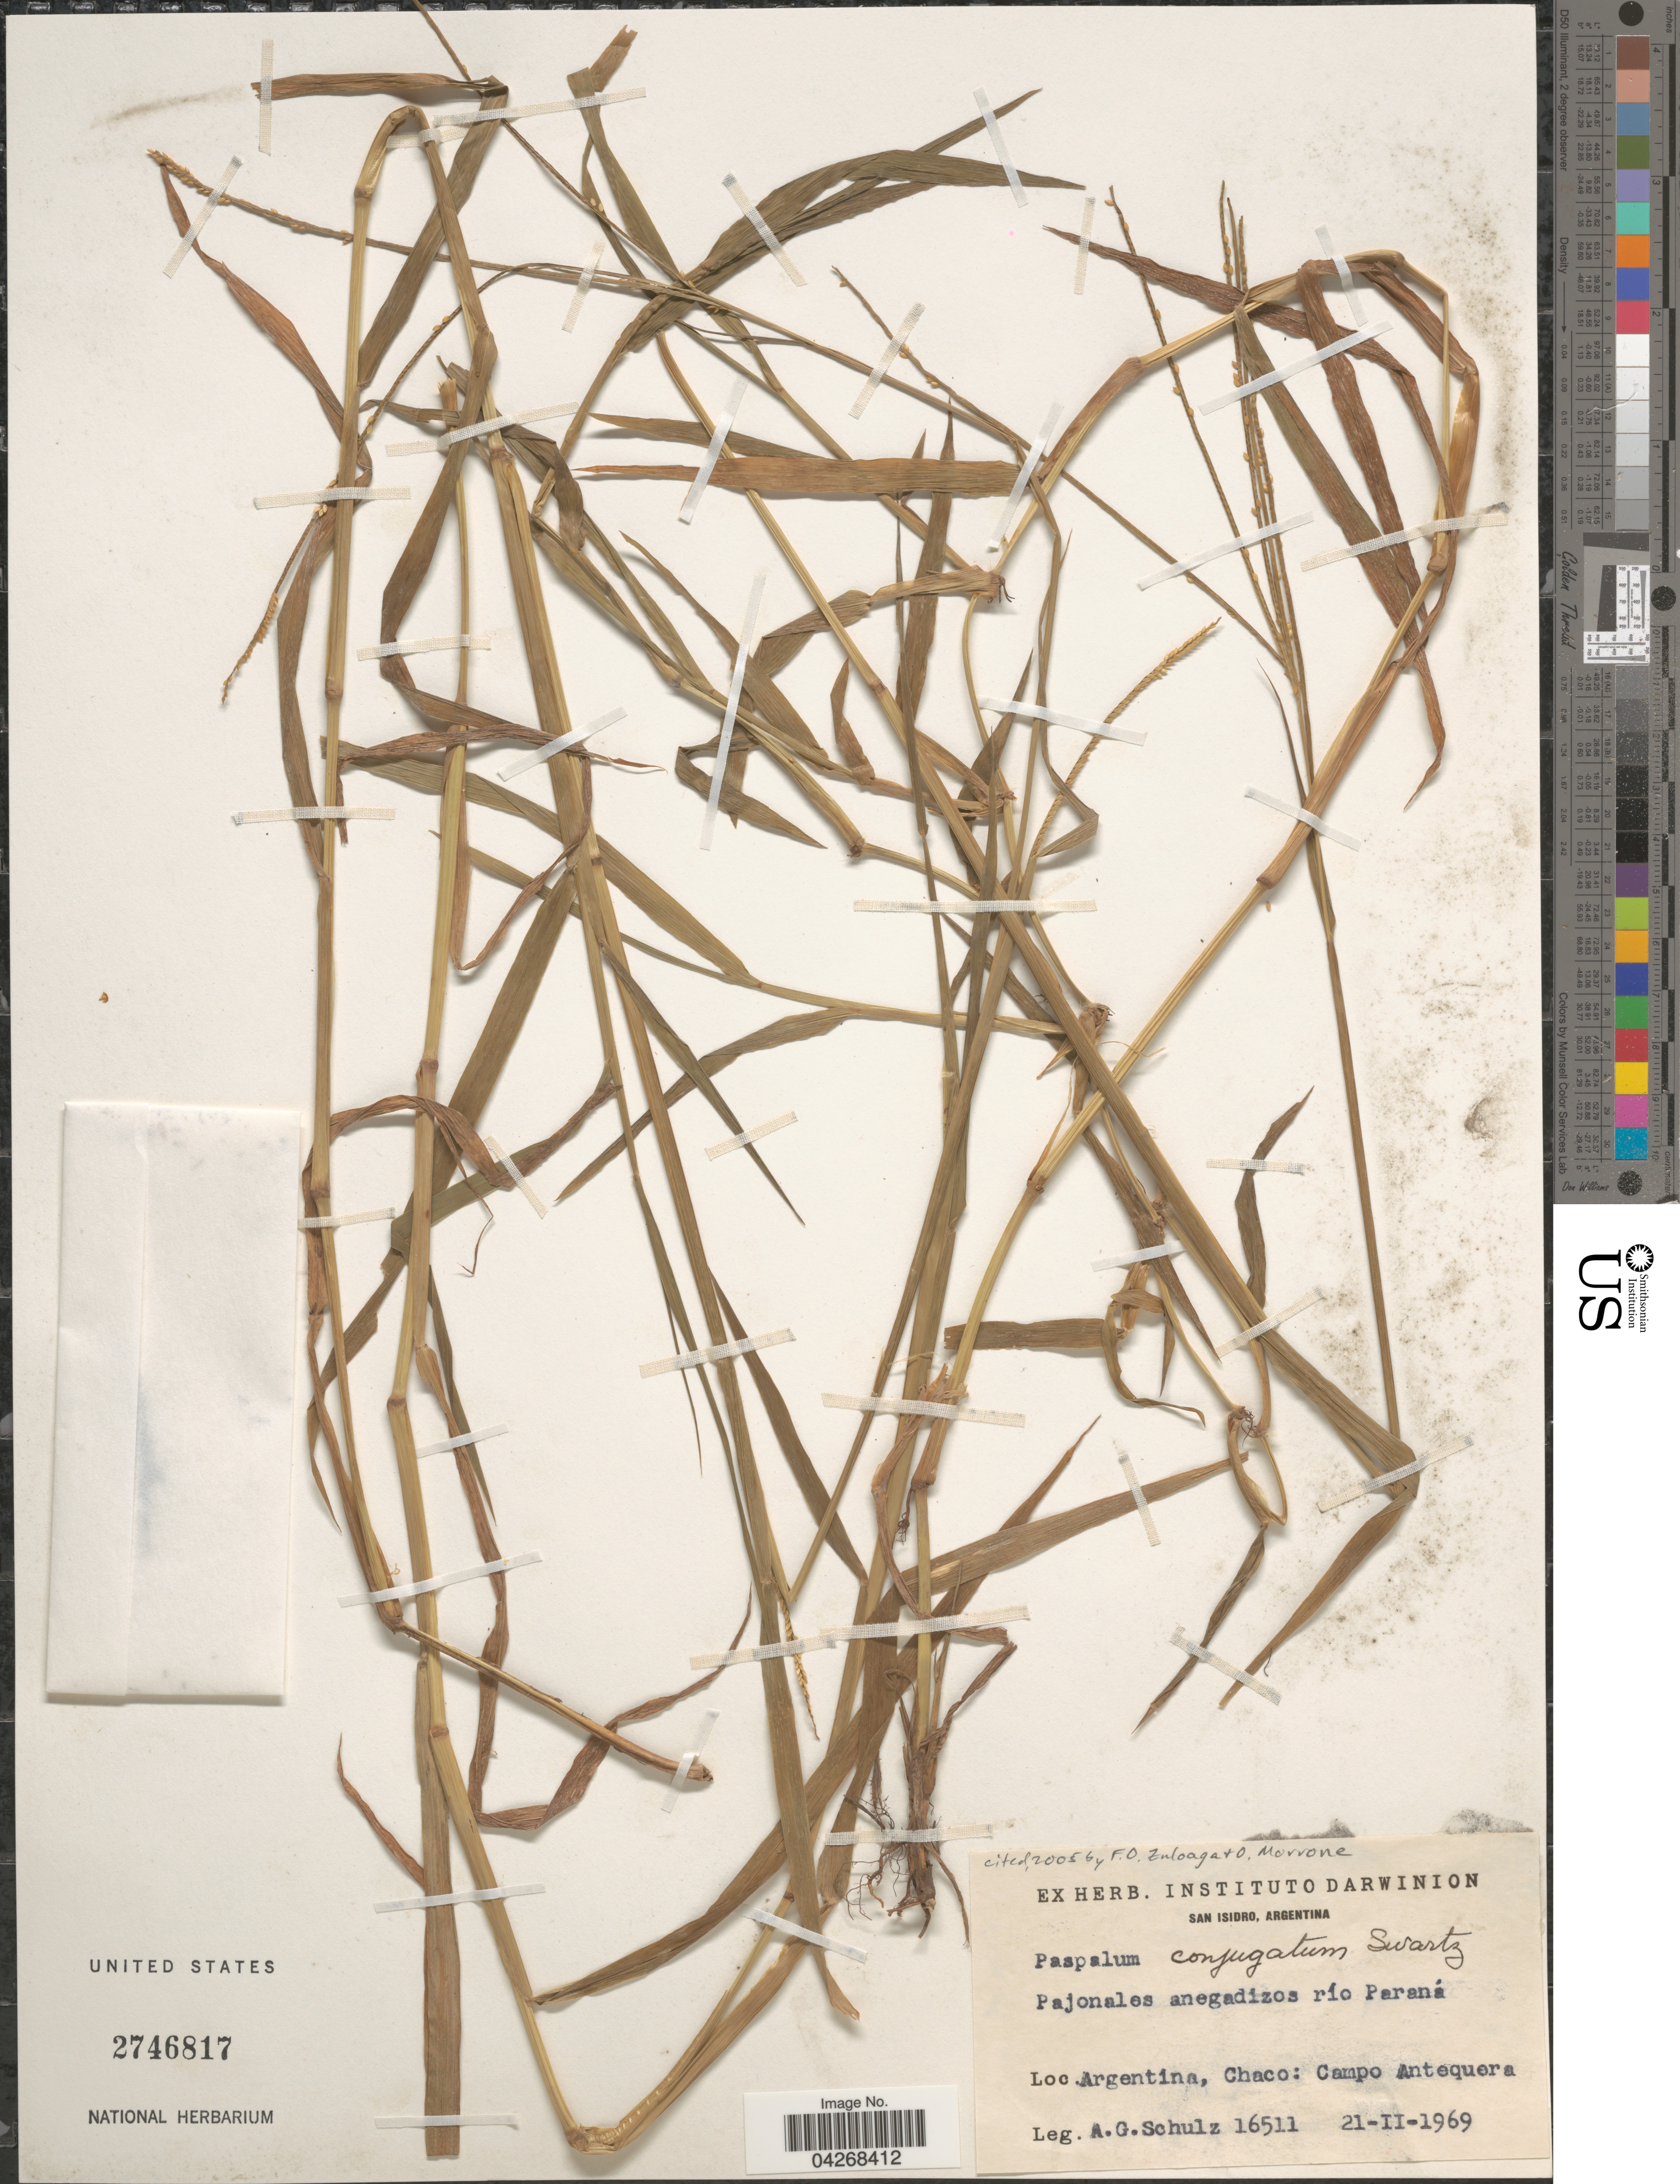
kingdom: Plantae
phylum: Tracheophyta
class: Liliopsida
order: Poales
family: Poaceae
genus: Paspalum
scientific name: Paspalum conjugatum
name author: P.J. Bergius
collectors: A. G. Schulz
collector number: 16511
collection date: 1969-02-21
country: Argentina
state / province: Chaco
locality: Pajonales anegadizos río Paraná. Campo Antequera.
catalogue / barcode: US 2746817